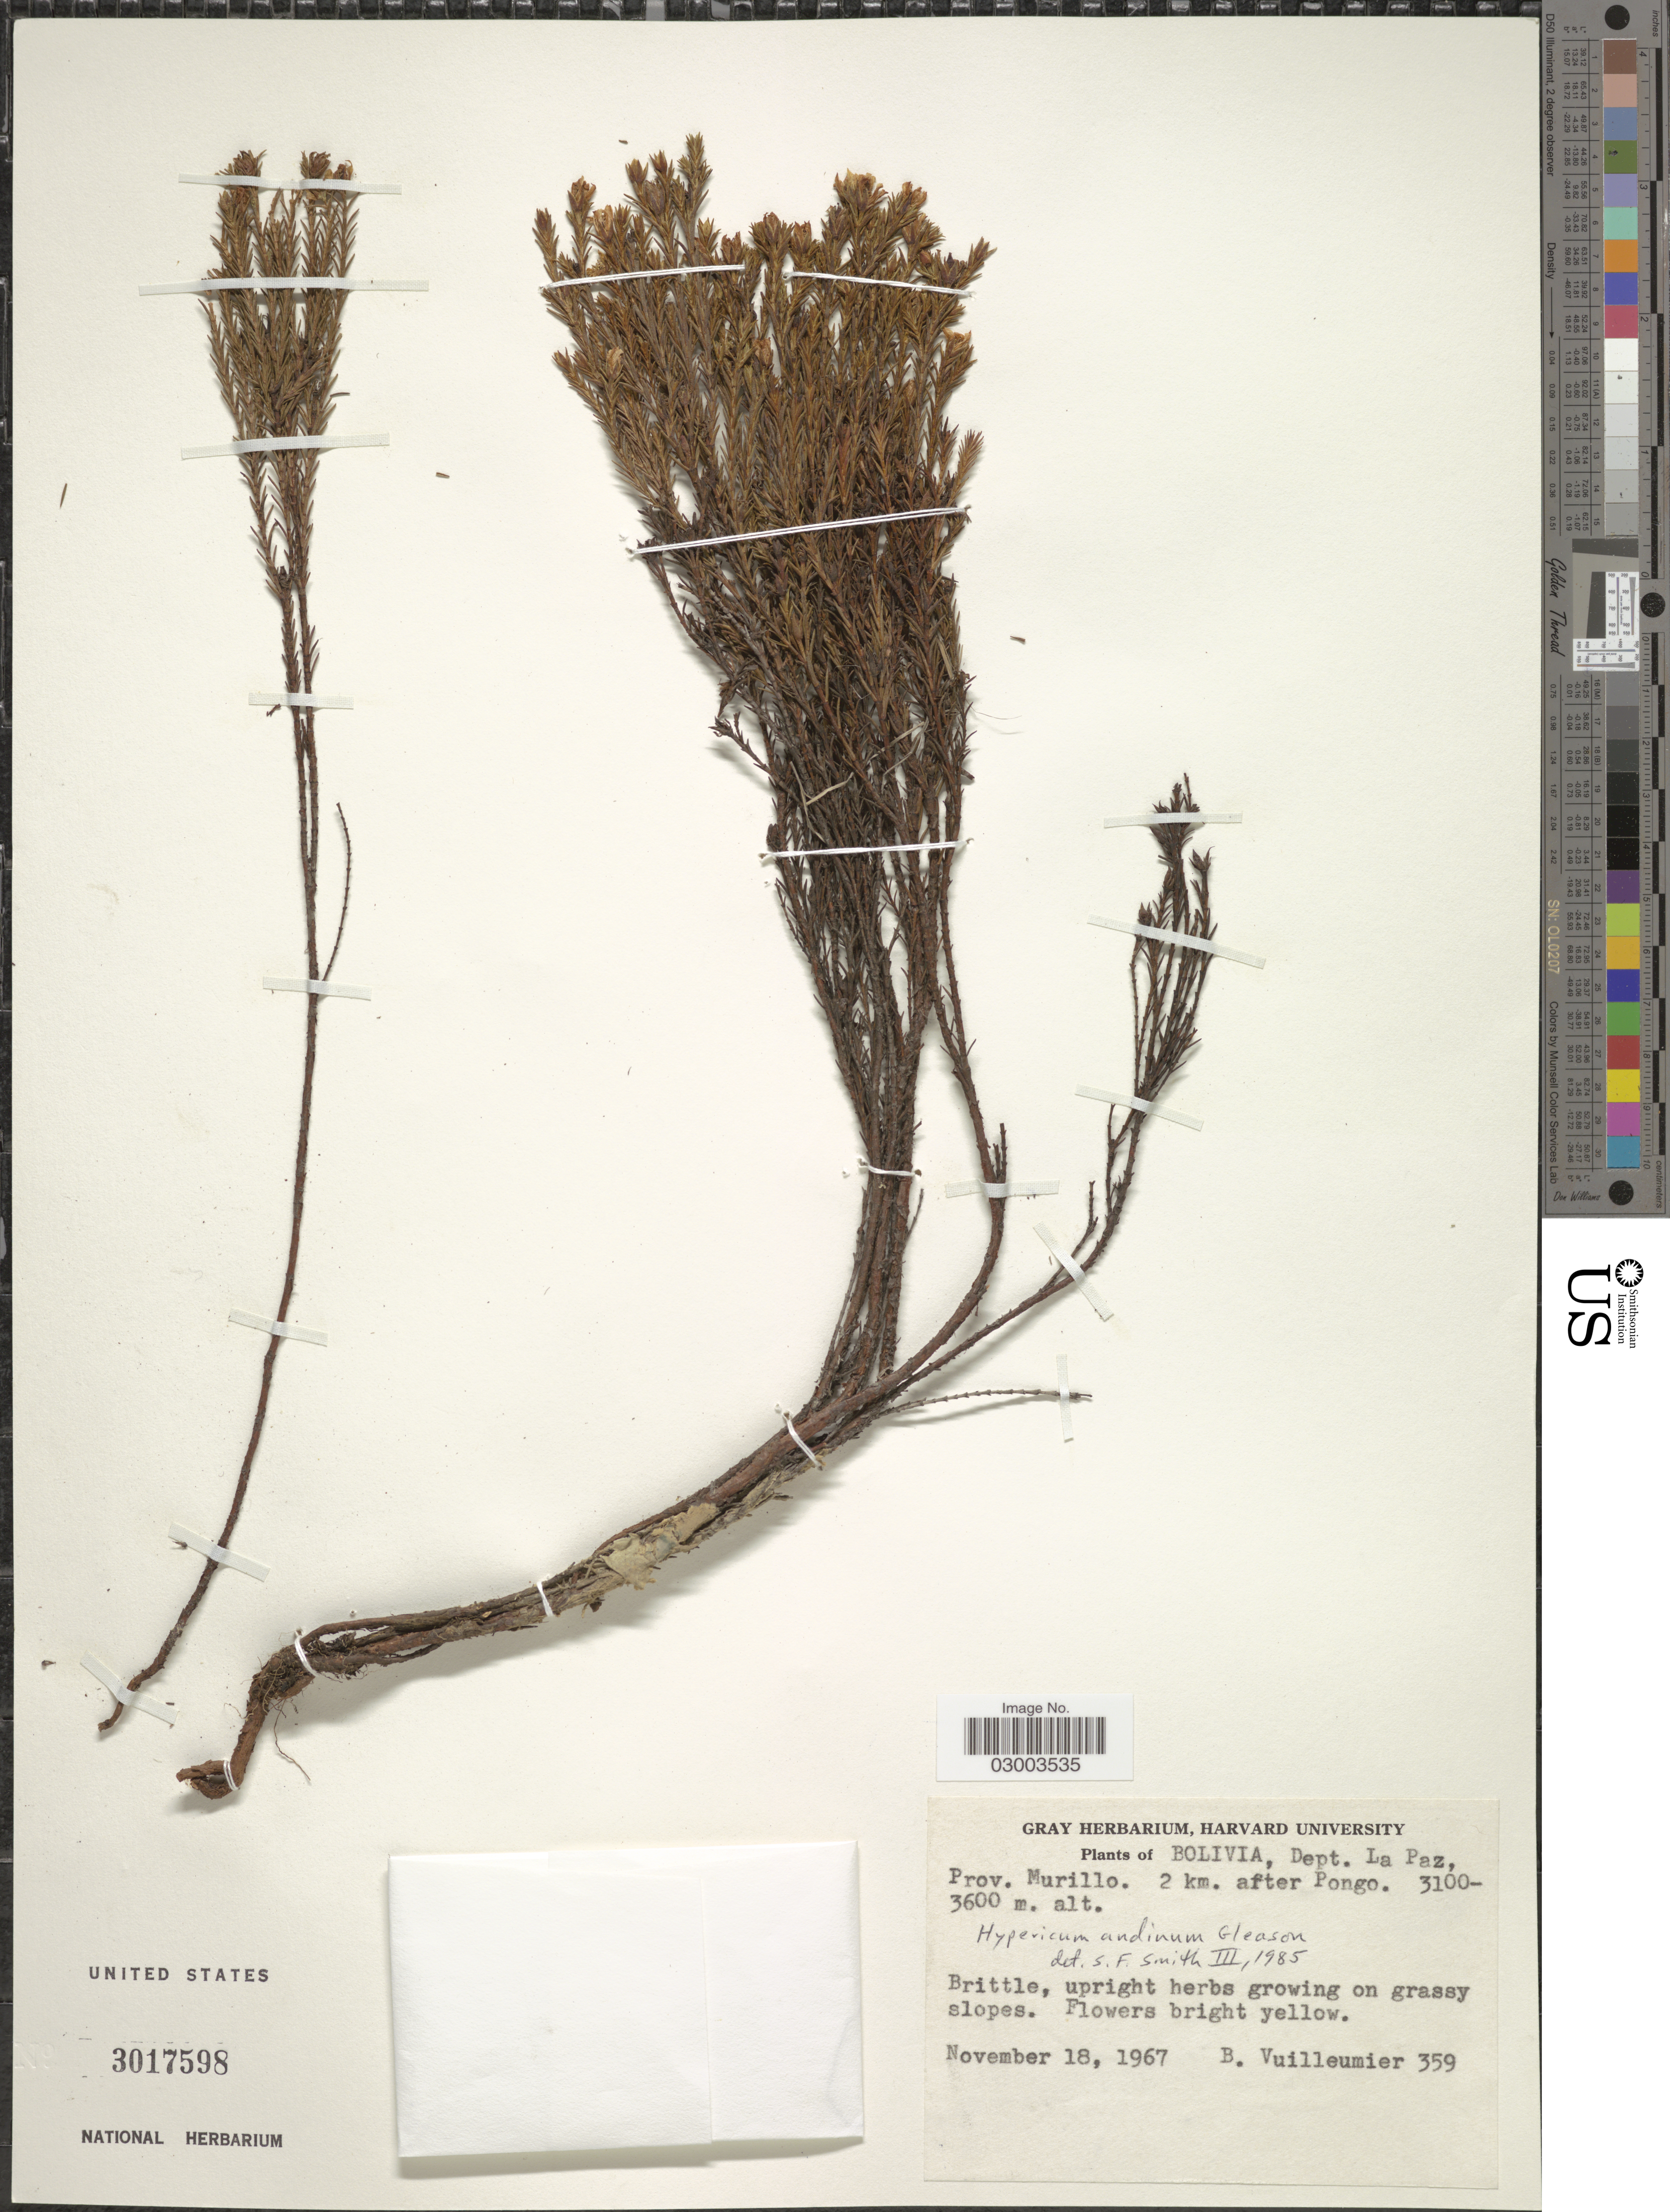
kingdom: Plantae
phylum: Tracheophyta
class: Magnoliopsida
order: Malpighiales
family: Hypericaceae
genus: Hypericum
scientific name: Hypericum andinum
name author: Gleason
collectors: B. Vuilleumier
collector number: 359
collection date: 1967-11-18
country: Bolivia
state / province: La Paz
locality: Dept. La Paz. Prov. Murillo. 2 km. after Pongo.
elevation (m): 3100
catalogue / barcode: US 3017598